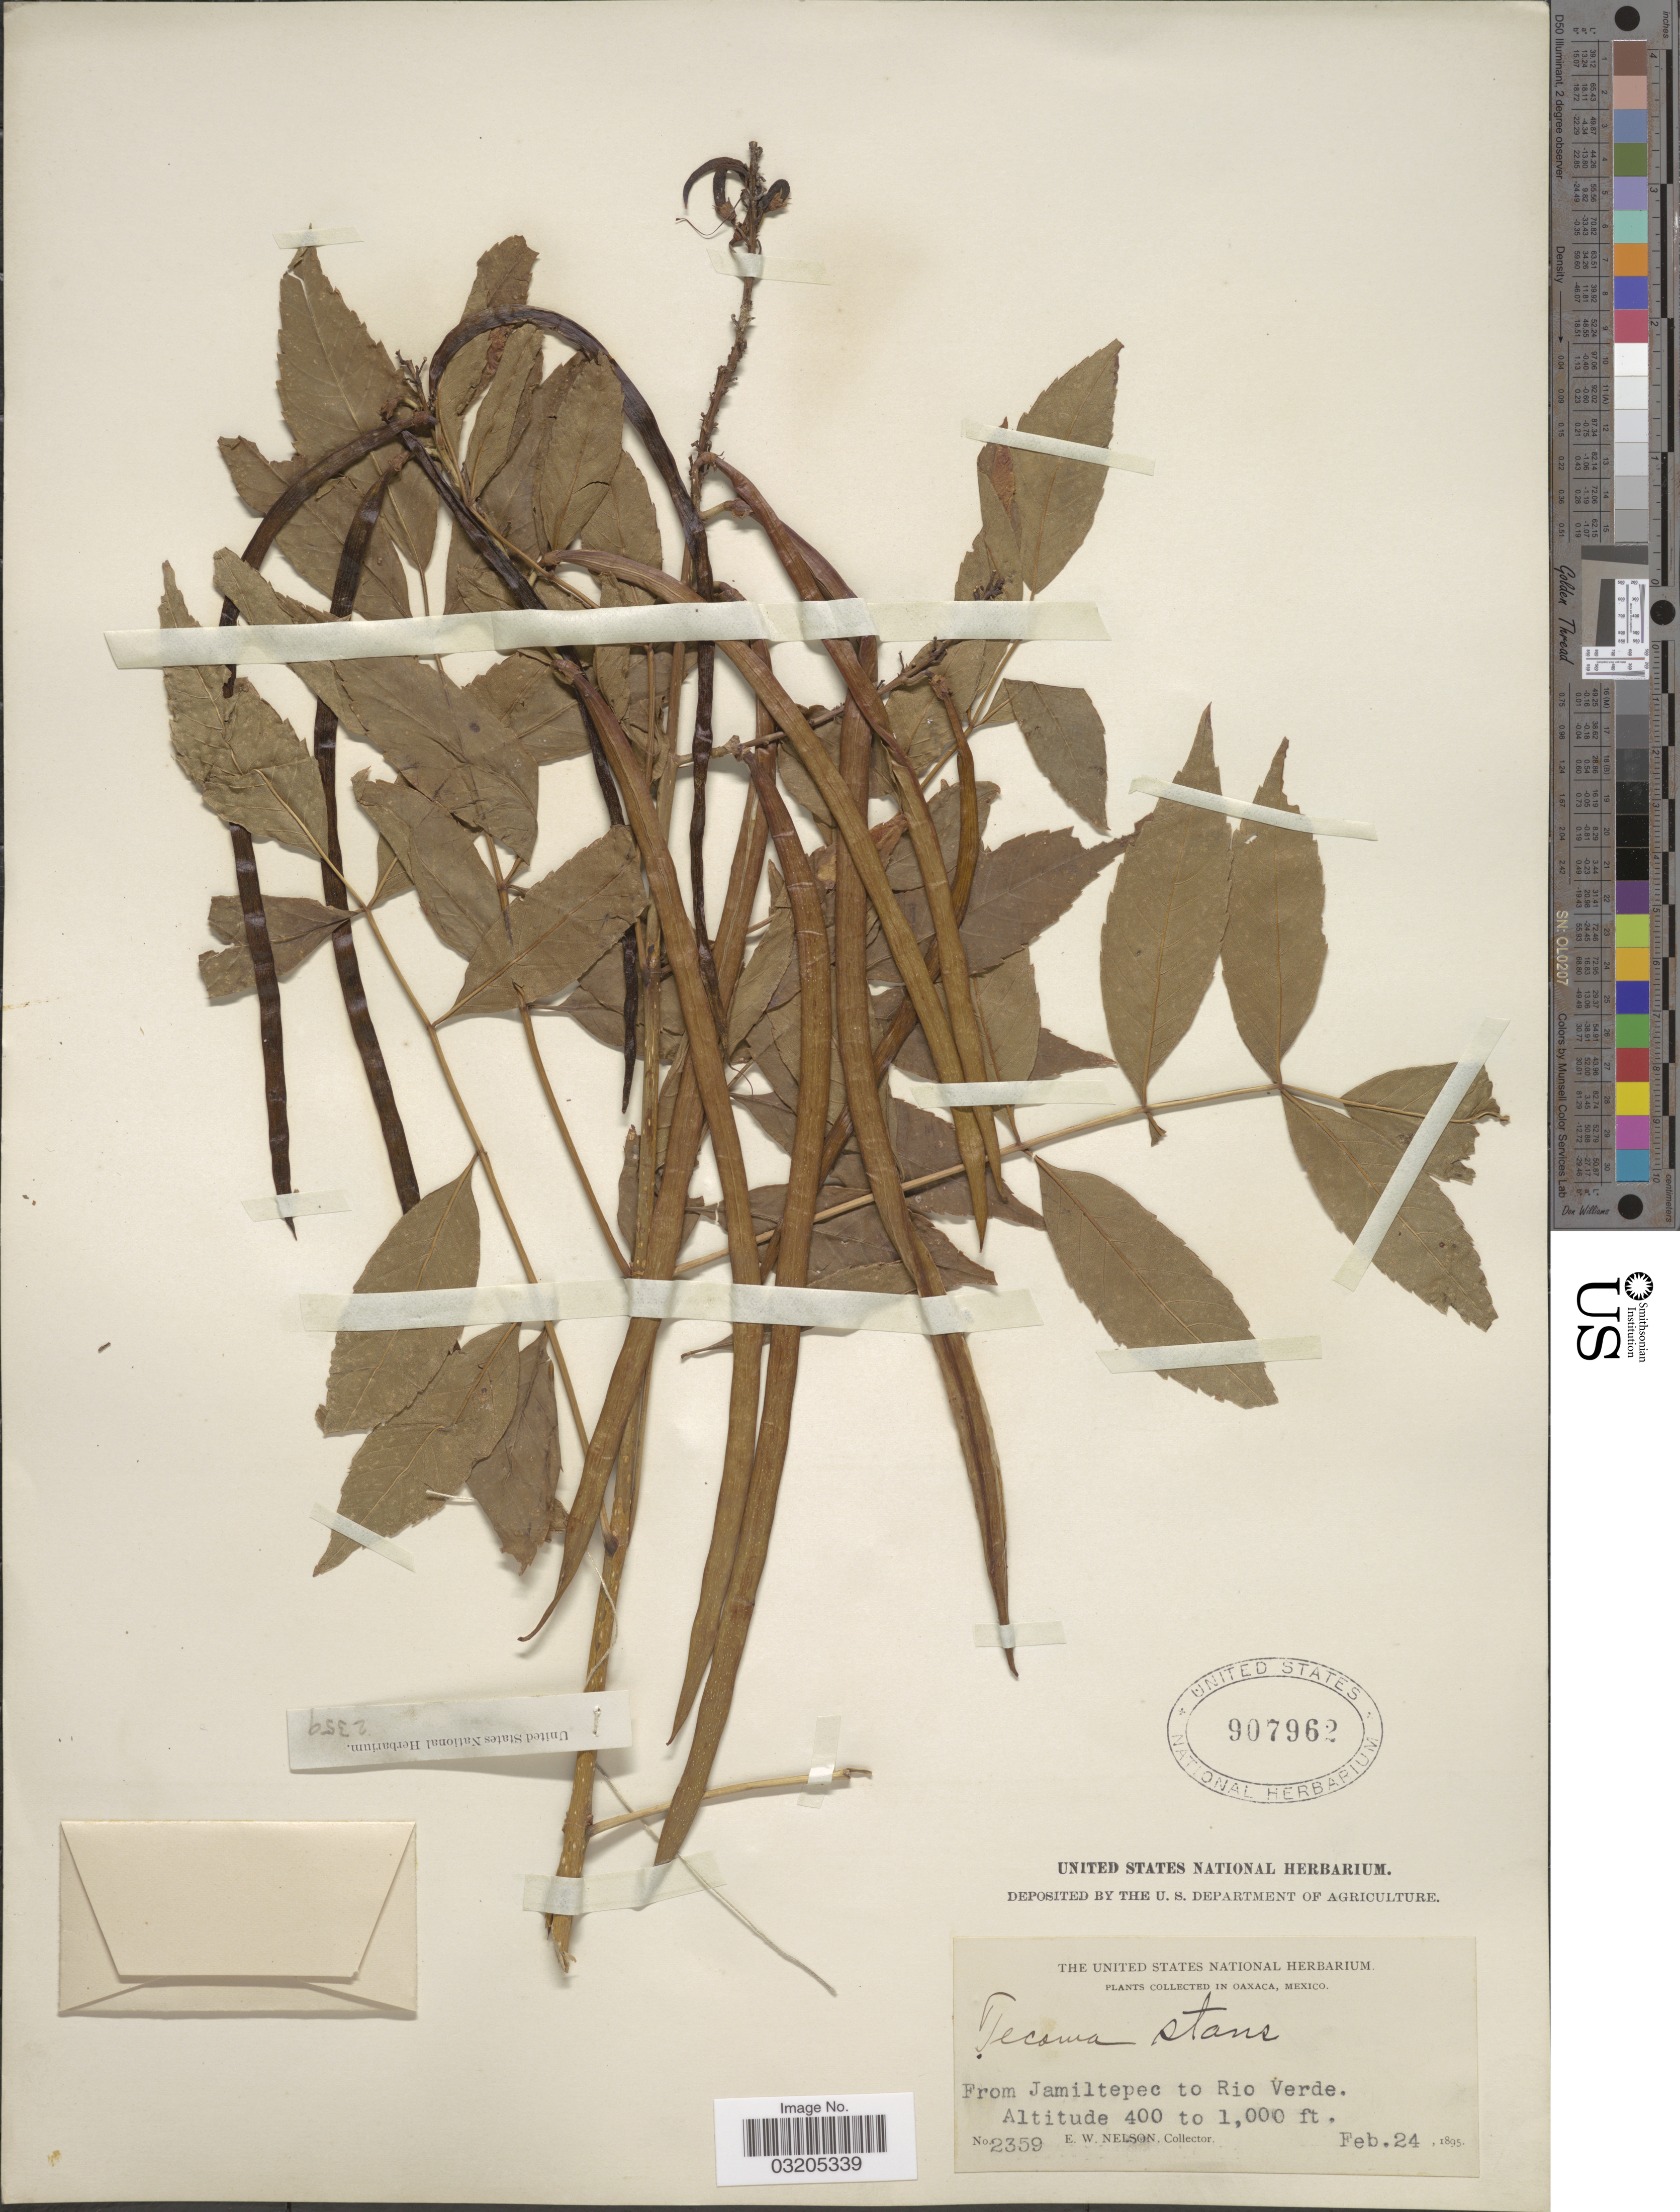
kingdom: Plantae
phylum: Tracheophyta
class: Magnoliopsida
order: Lamiales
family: Bignoniaceae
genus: Tecoma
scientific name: Tecoma stans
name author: (L.) Juss. ex Kunth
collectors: E. W. Nelson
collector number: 2359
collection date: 1895-02-24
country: Mexico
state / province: Oaxaca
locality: From Jamiltepec to Rio Verde.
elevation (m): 122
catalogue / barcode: US 907962